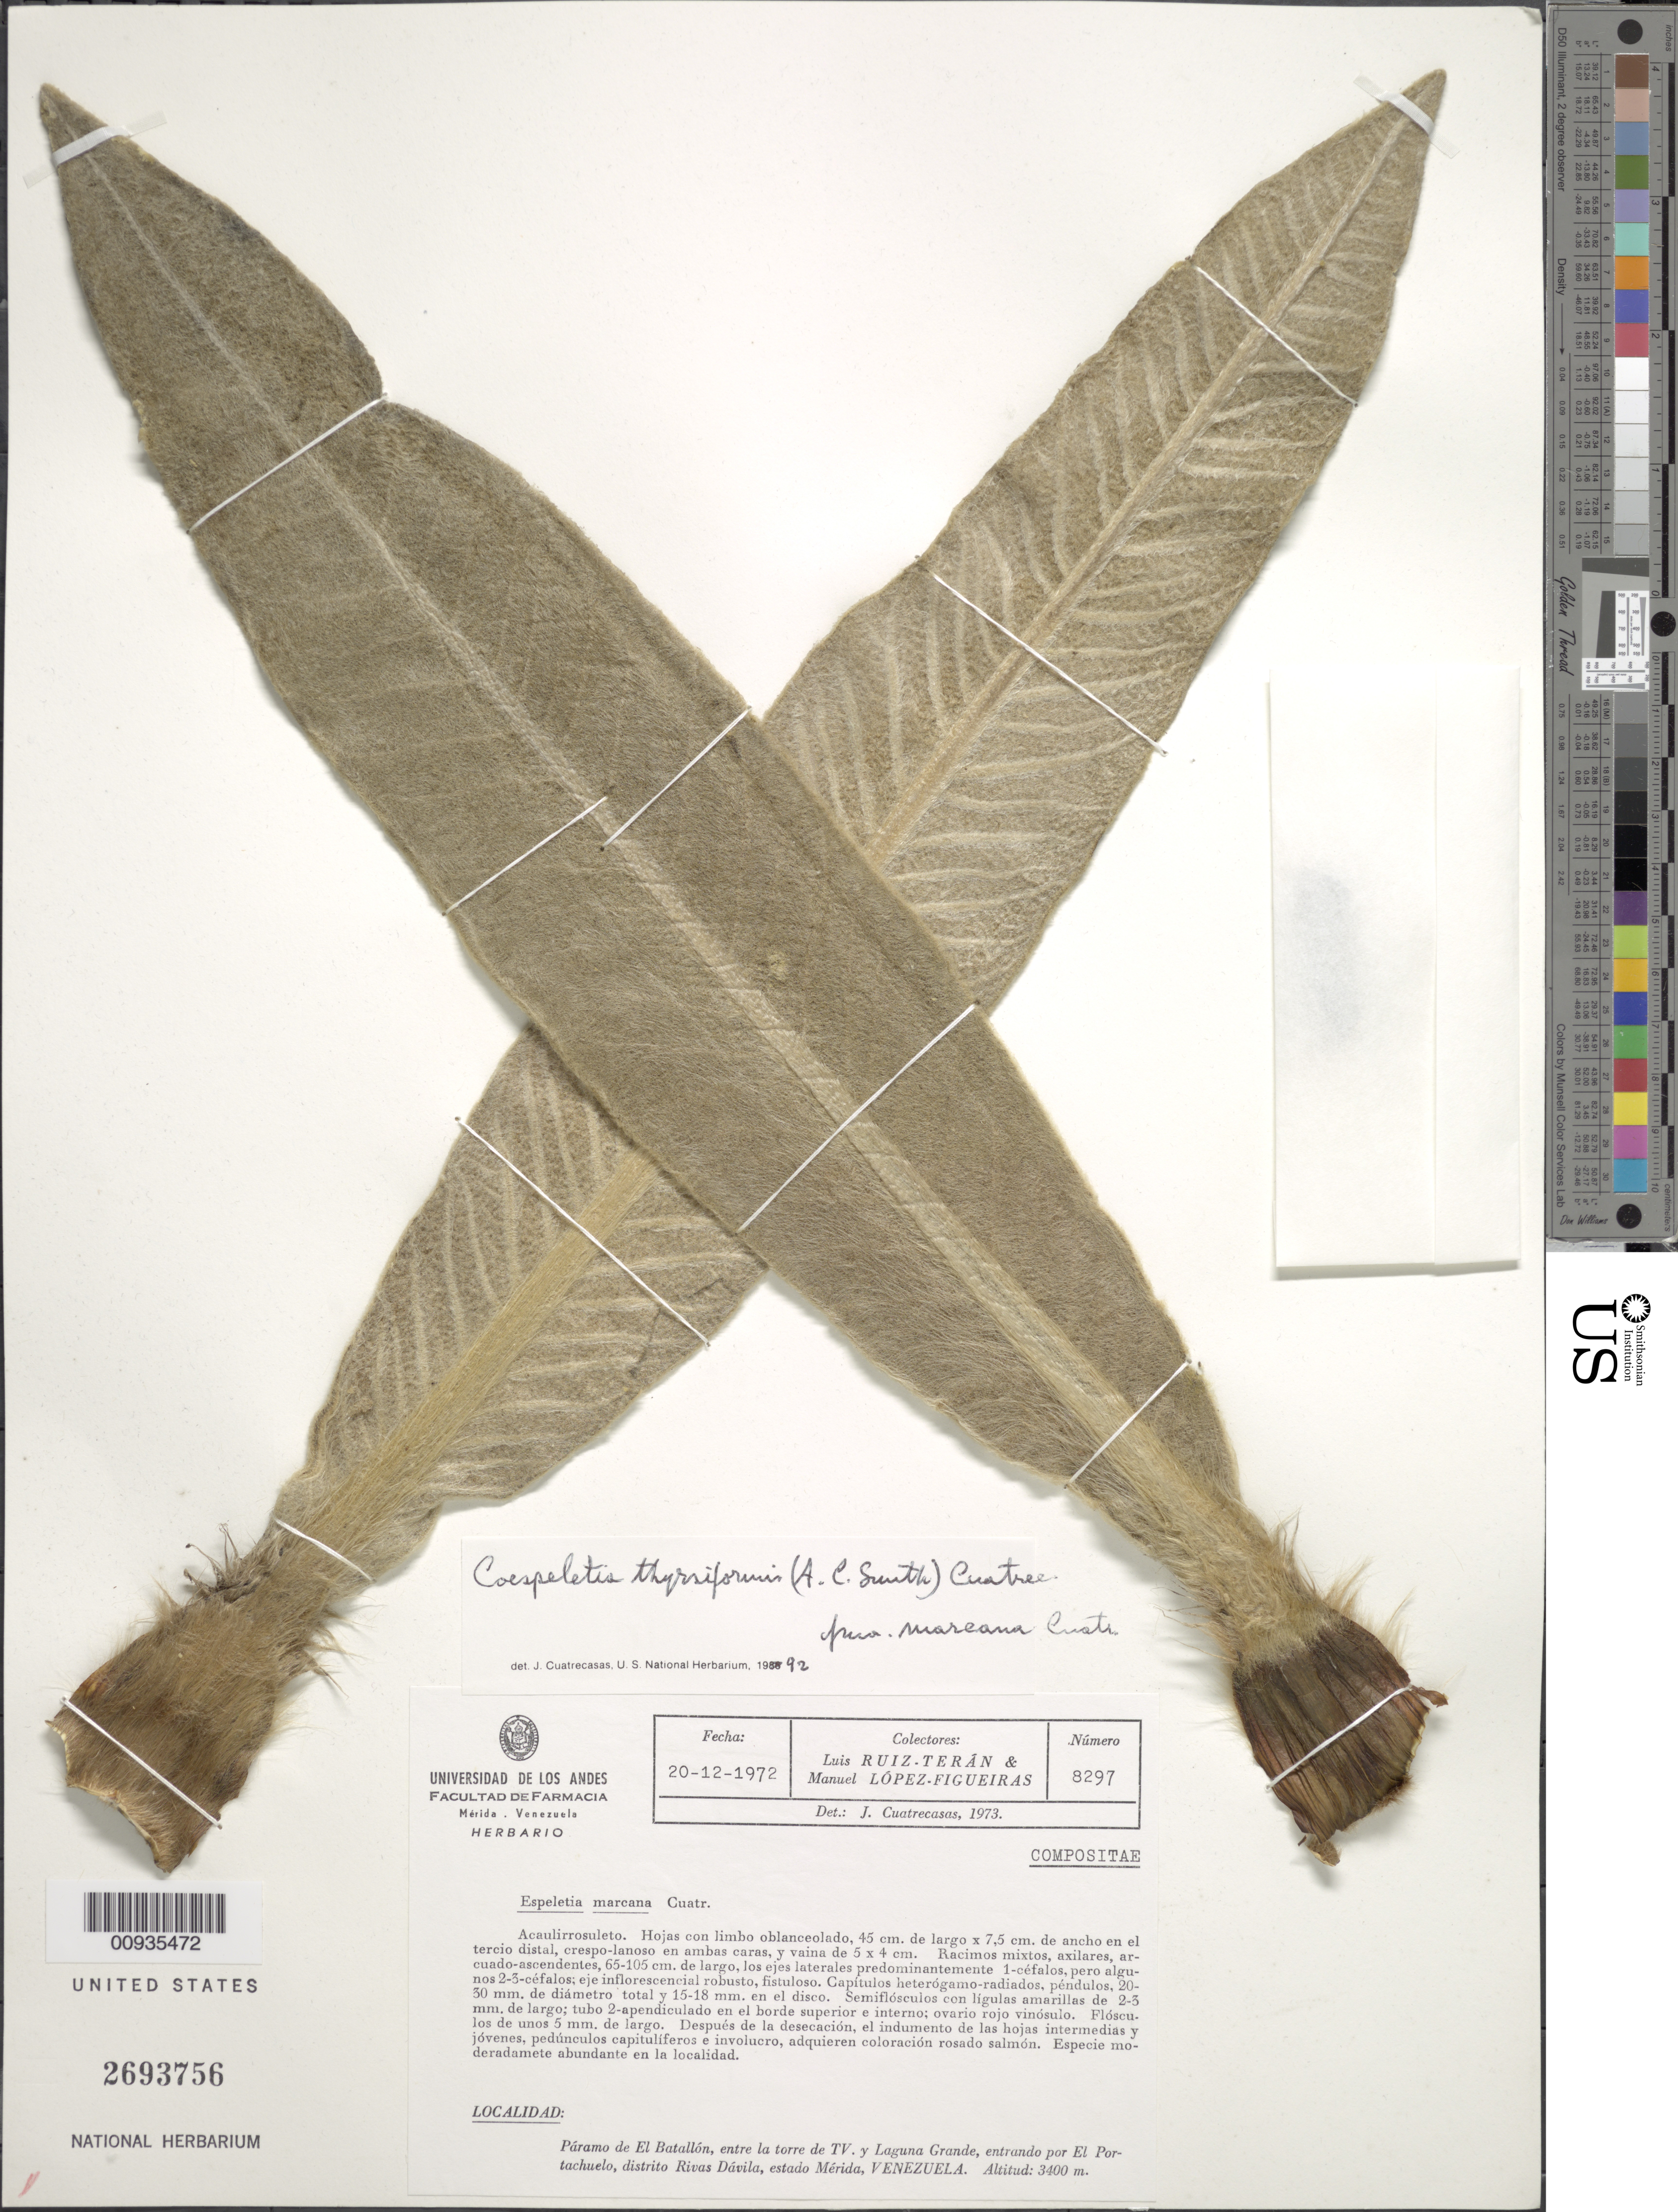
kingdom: Plantae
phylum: Tracheophyta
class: Magnoliopsida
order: Asterales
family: Asteraceae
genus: Coespeletia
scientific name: Coespeletia thyrsiformis f. marcana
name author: (A.C. Sm.) Cuatrec.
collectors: L. Teran & M. López Figueiras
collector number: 8297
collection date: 1972-12-20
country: Venezuela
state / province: Mérida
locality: Paramo de El Batallon, entre la torre de TV y Laguna Grande, entrando por El Portachuelo, distrito Rivas Davila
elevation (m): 3400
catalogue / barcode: US 2693756